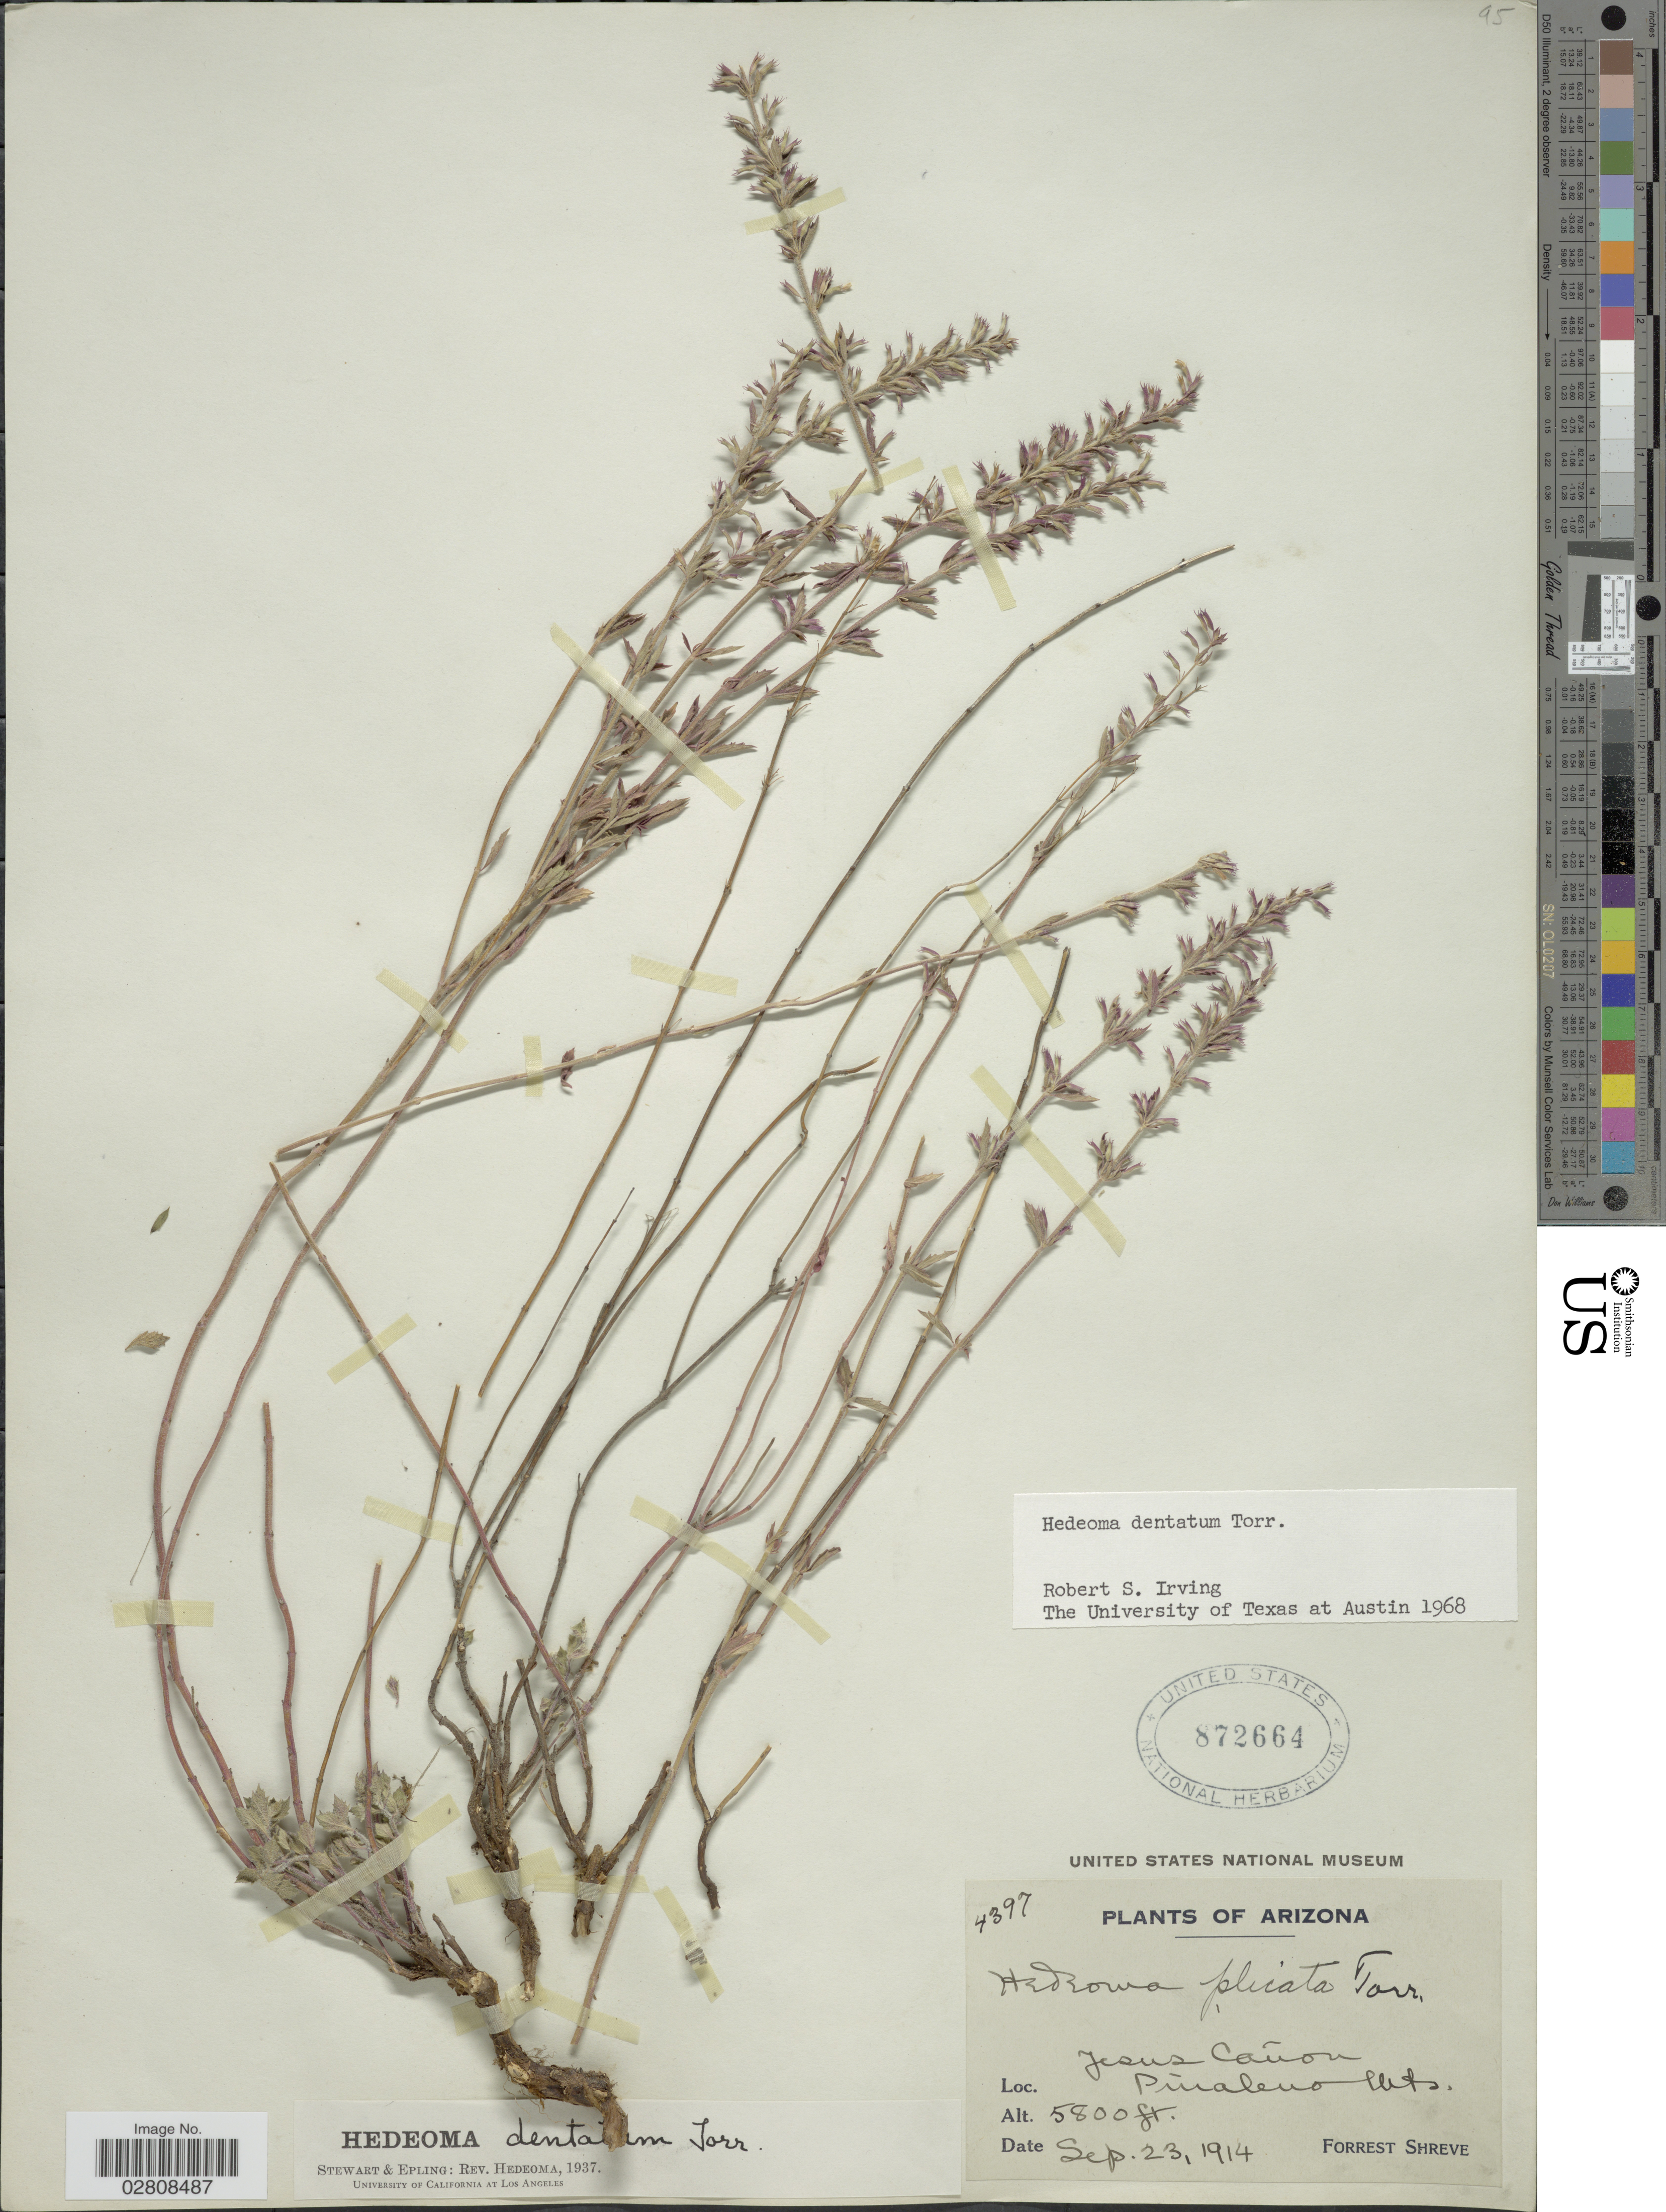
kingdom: Plantae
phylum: Tracheophyta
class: Magnoliopsida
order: Lamiales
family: Lamiaceae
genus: Hedeoma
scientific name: Hedeoma dentata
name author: Torr.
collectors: F. Shreve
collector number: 4397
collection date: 1914-09-23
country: United States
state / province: Arizona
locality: Jesus Cañon. Pinaleño.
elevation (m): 1768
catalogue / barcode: US 872664